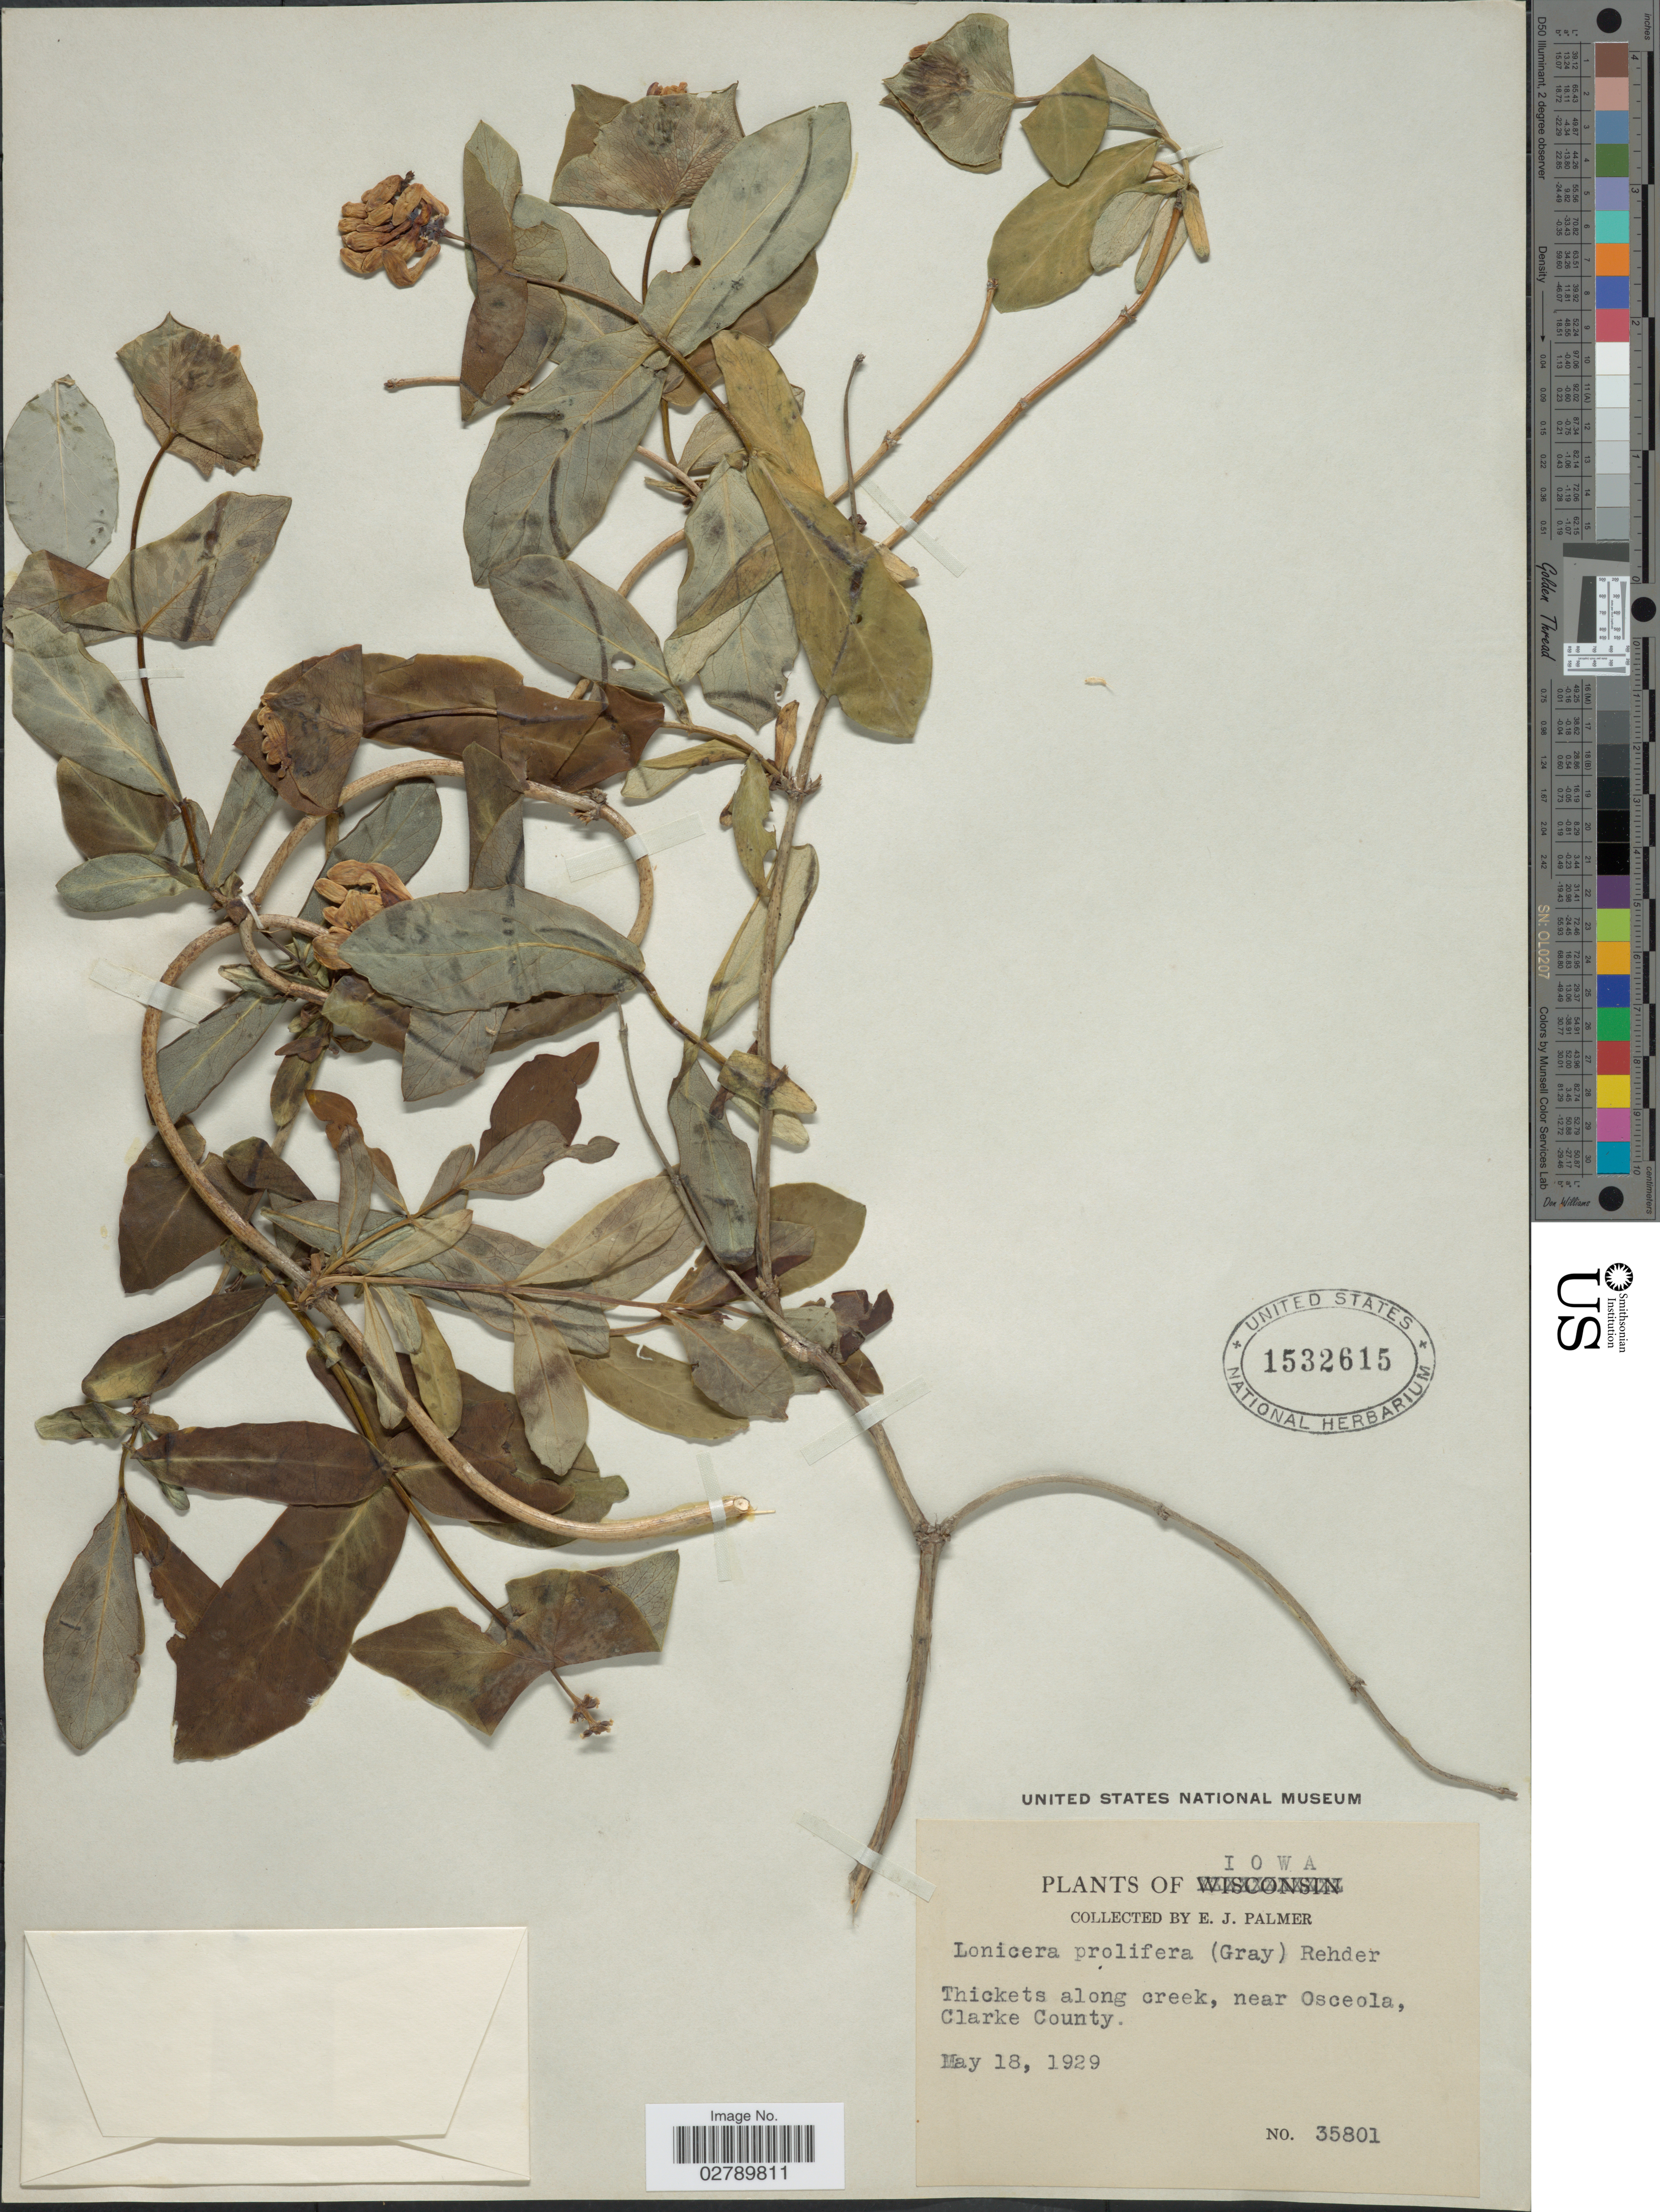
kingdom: Plantae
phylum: Tracheophyta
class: Magnoliopsida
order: Dipsacales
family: Caprifoliaceae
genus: Lonicera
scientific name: Lonicera prolifera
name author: (O. Kirchner) Booth ex Rehder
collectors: E. J. Palmer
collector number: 35801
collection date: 1929-05-18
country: United States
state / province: Iowa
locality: Thickets along creek, near Osceola, Clarke County.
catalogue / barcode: US 1532615